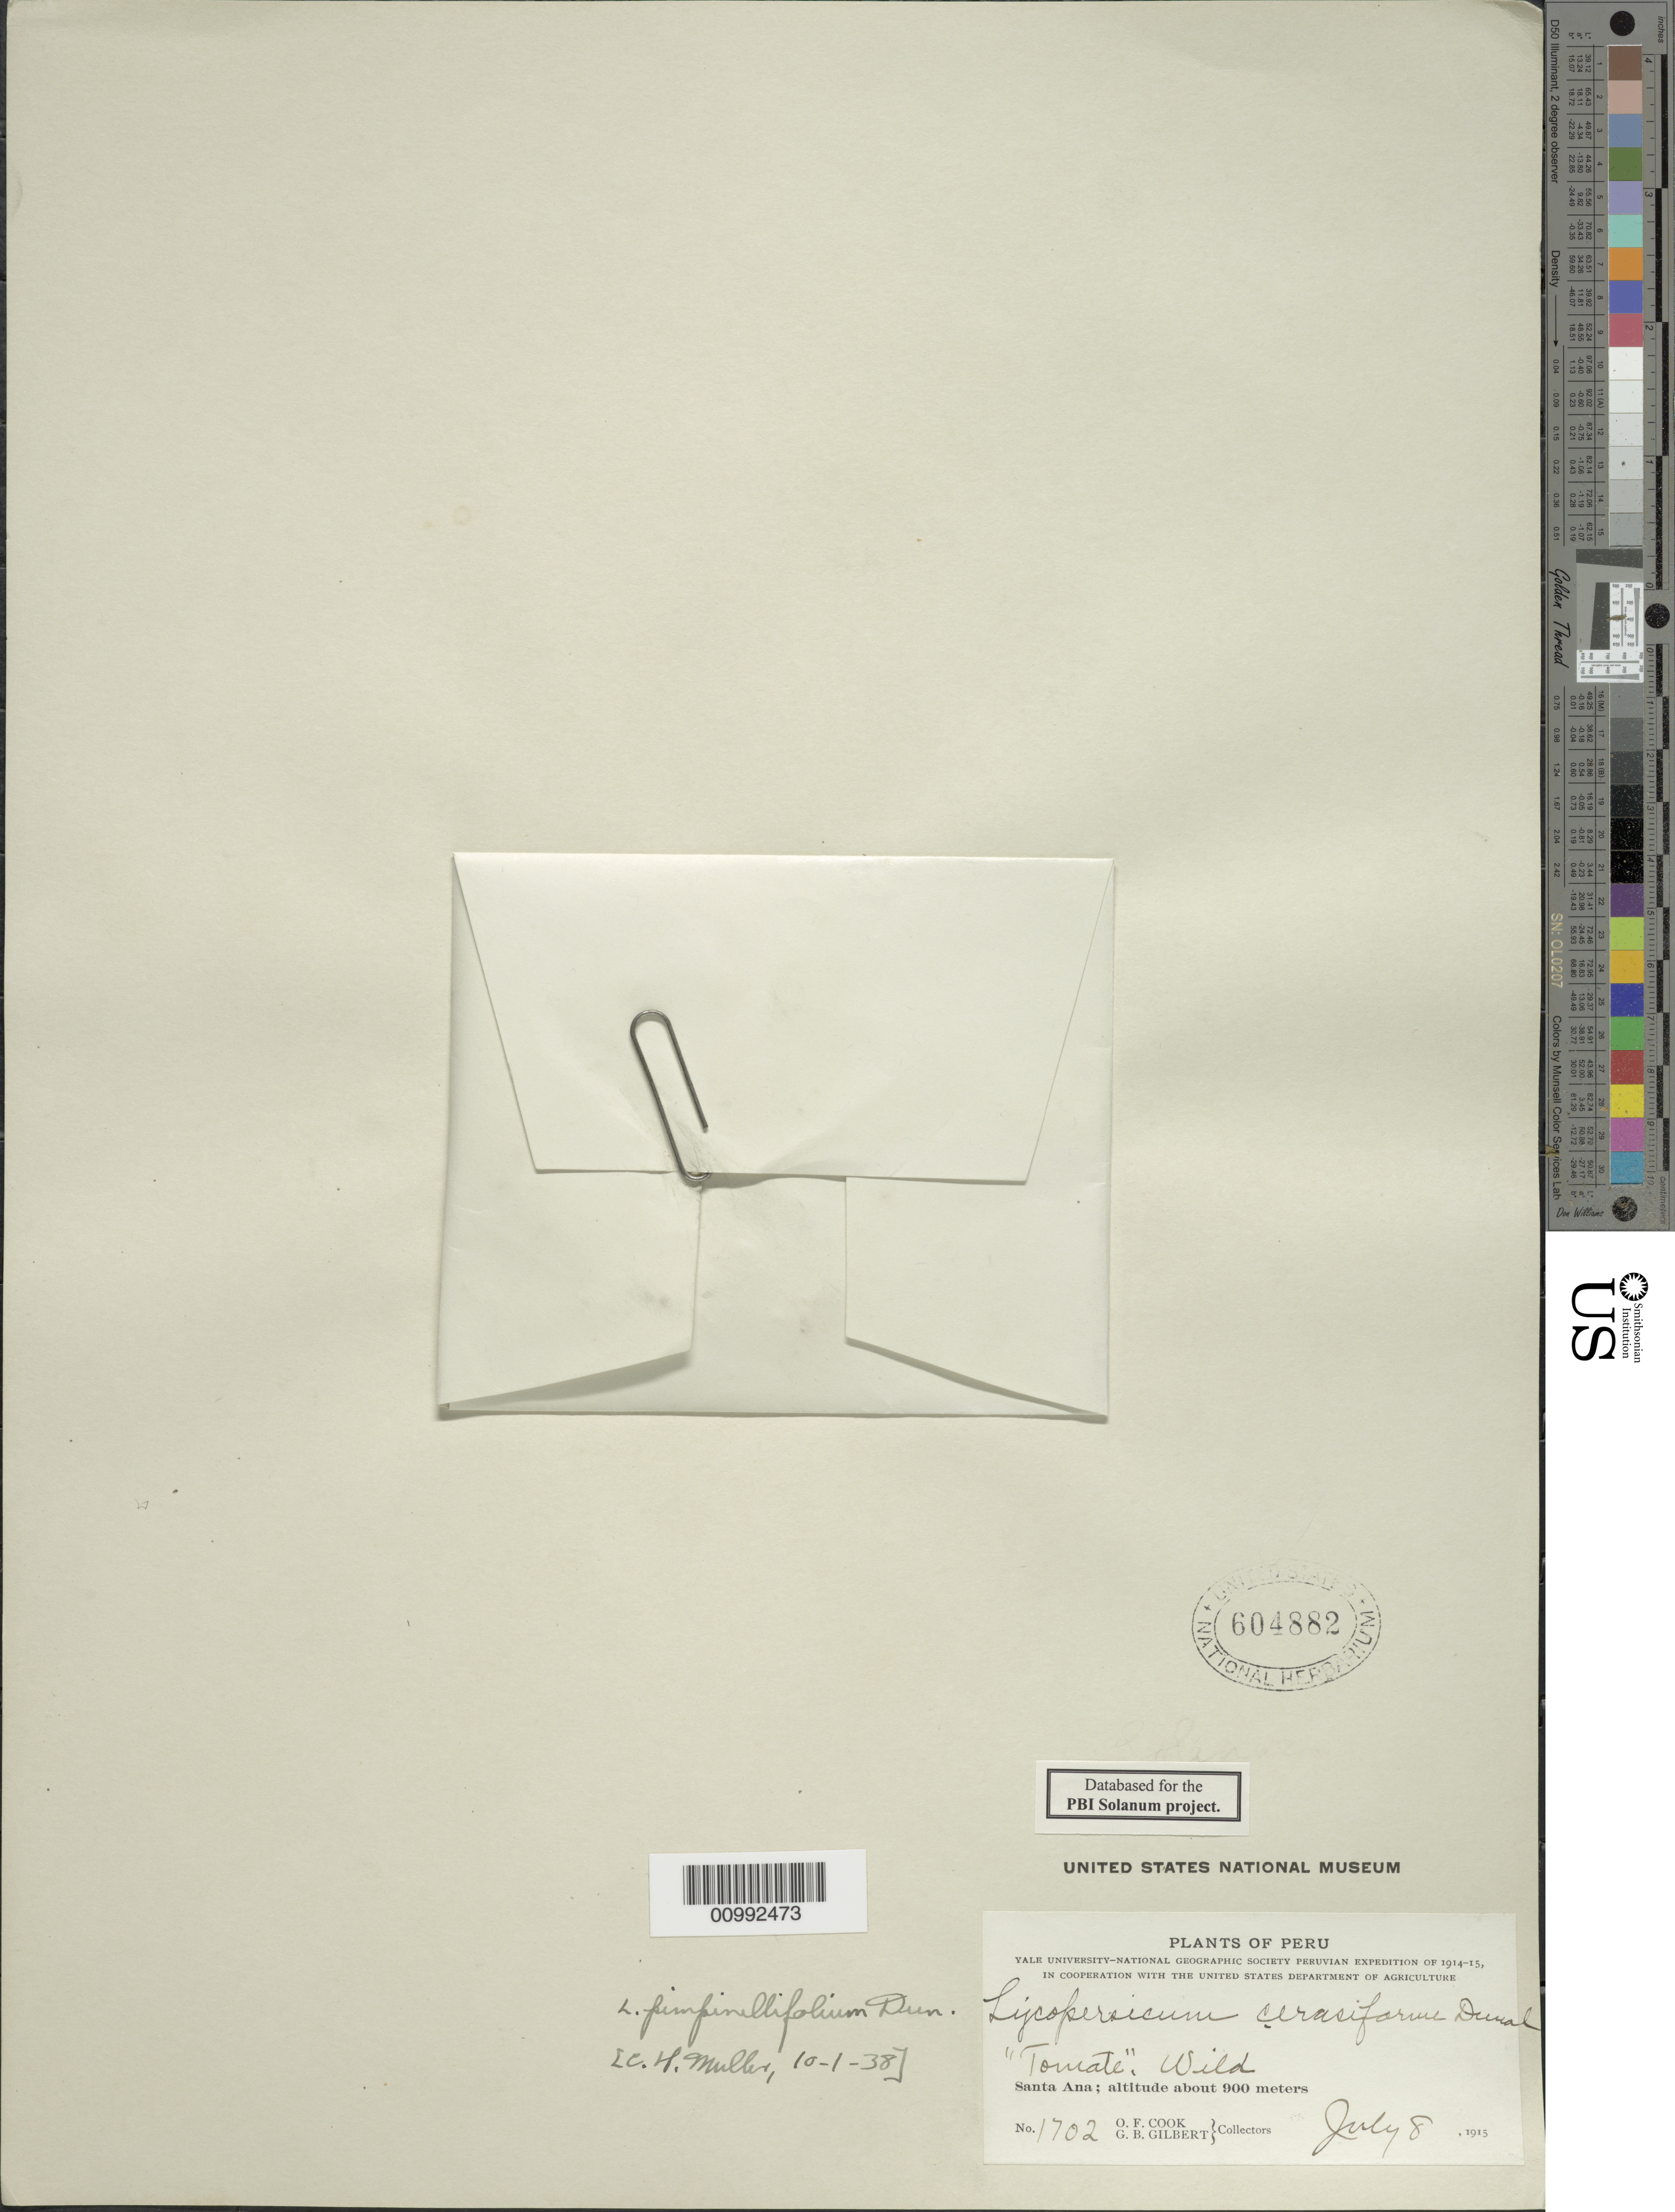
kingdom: Plantae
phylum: Tracheophyta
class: Magnoliopsida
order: Solanales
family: Solanaceae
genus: Solanum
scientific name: Solanum pimpinellifolium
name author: L.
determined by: Peralta, Iris E.; Knapp, S. D.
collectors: O. F. Cook & G. B. Gilbert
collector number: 1702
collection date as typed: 8 Jul 1915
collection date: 1915-07-08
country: Peru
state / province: Lima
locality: Santa Ana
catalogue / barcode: US 604882